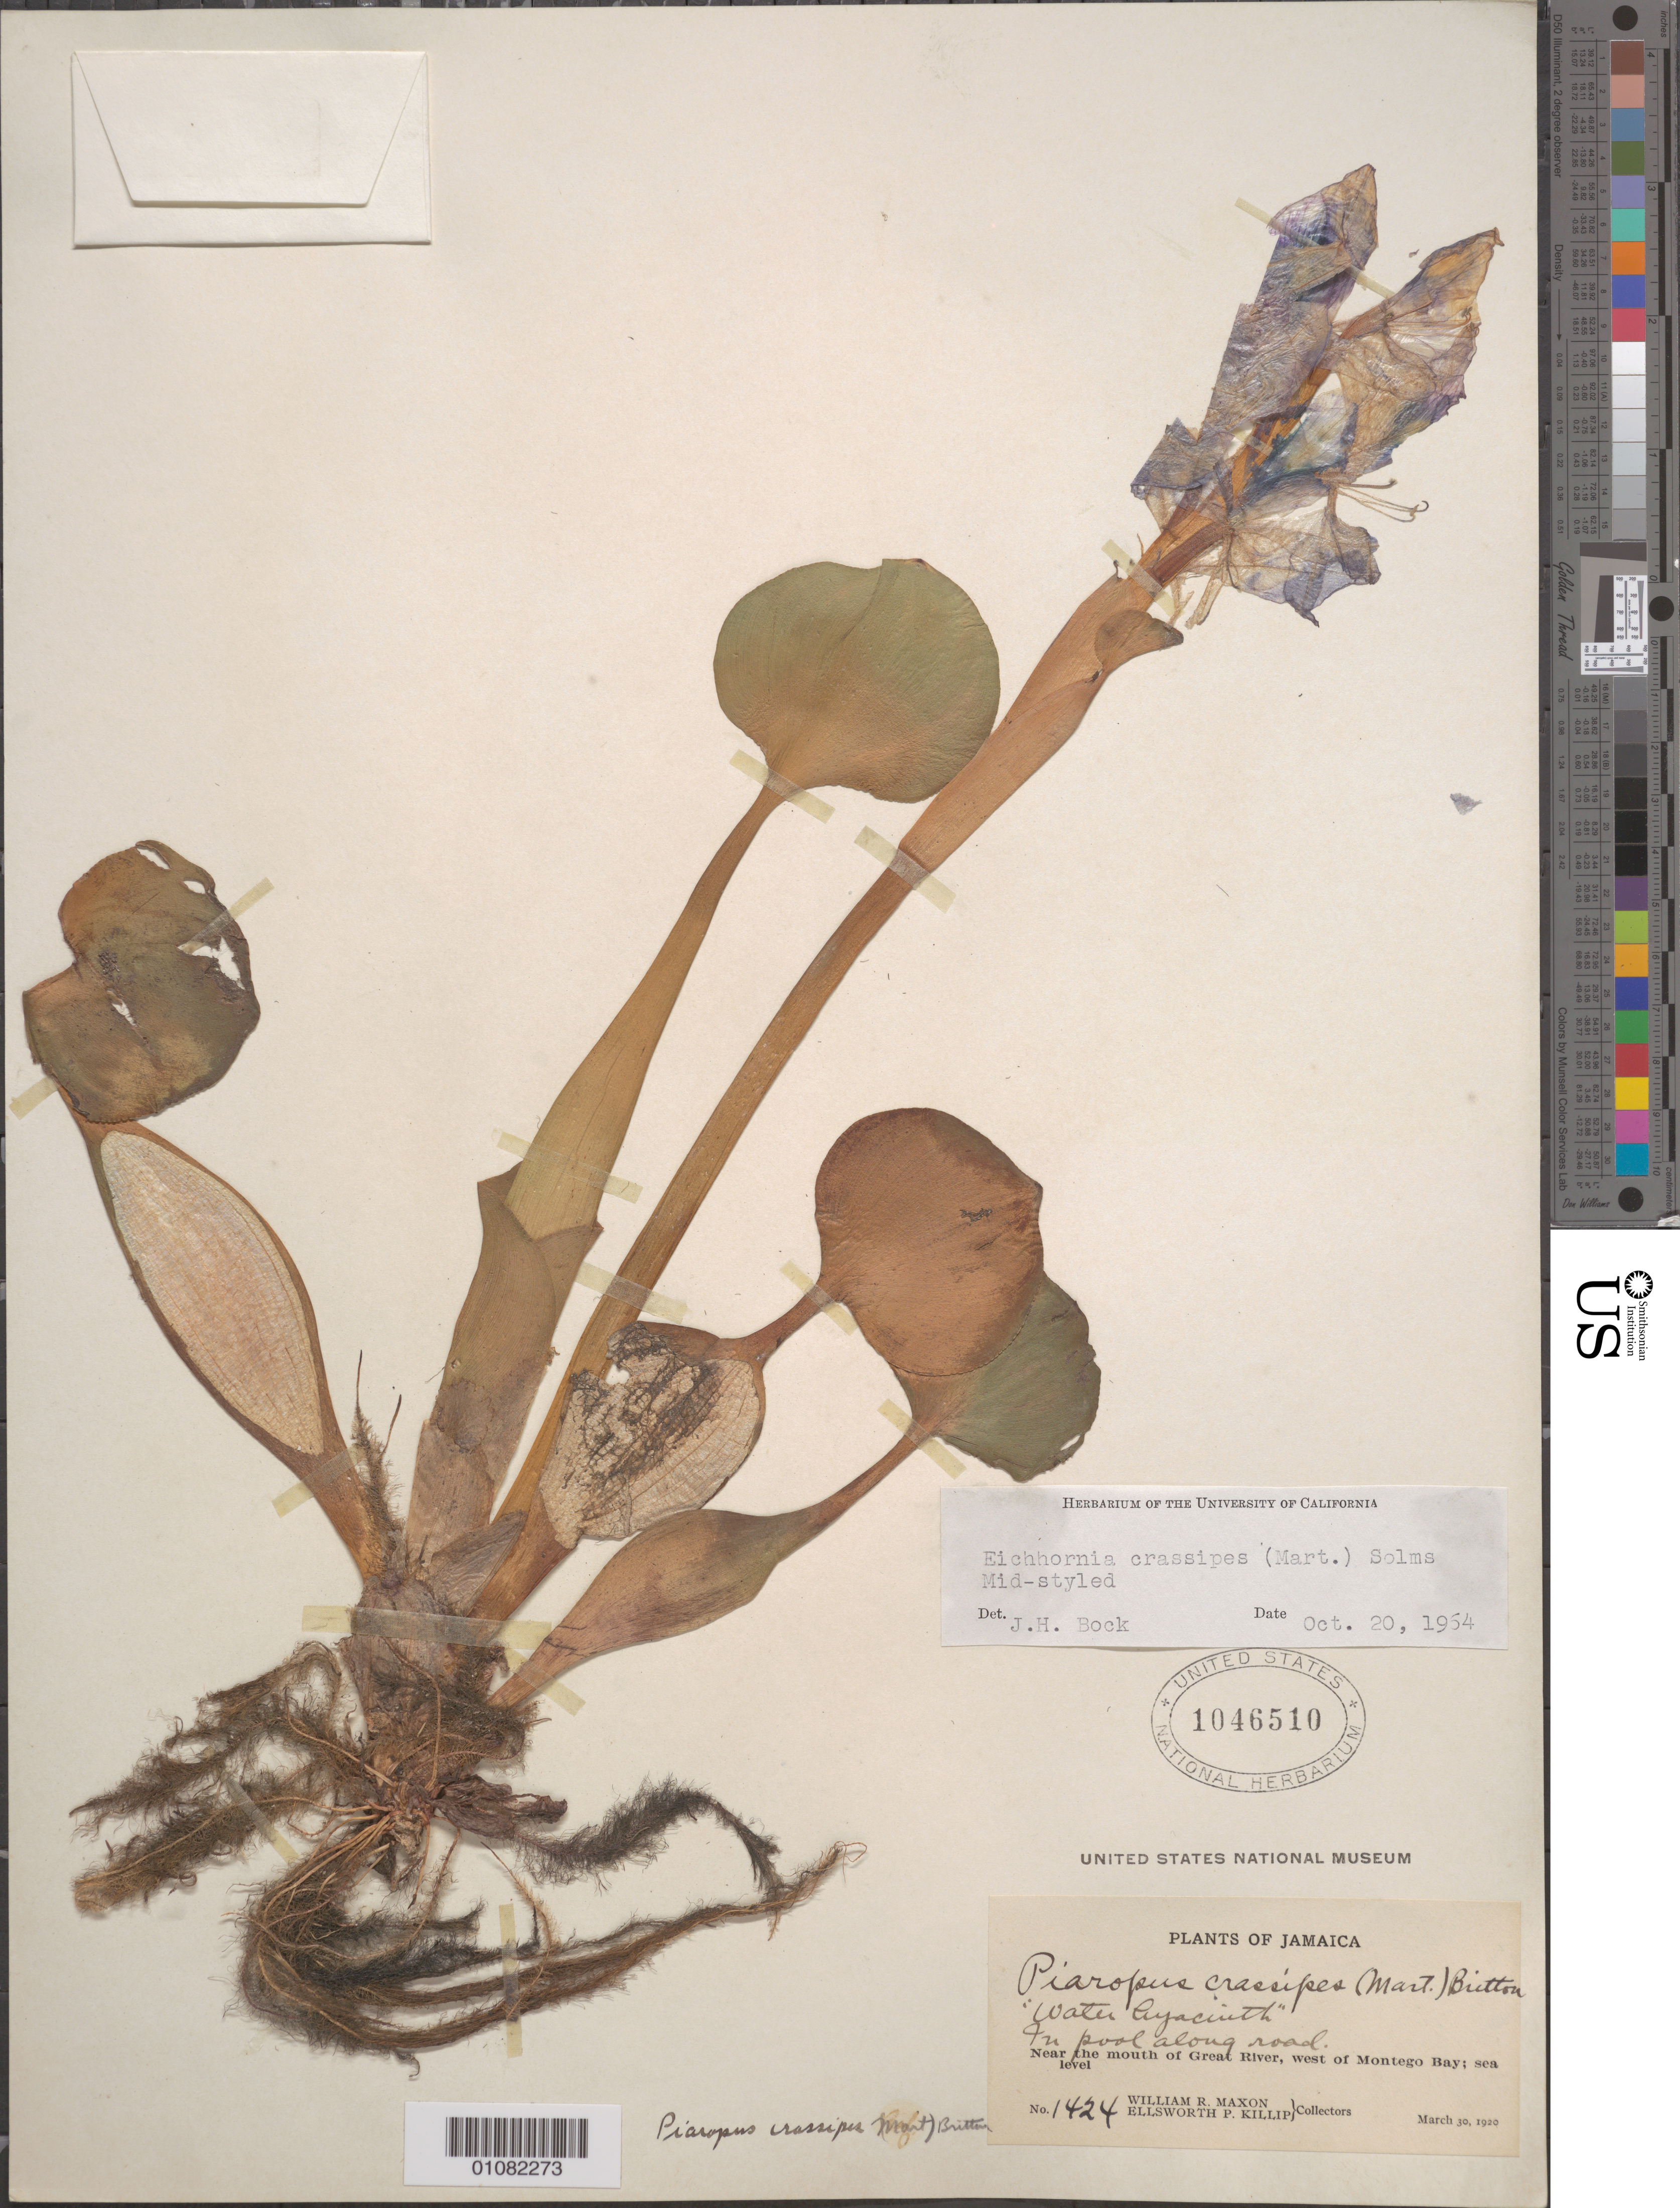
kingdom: Plantae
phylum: Tracheophyta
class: Liliopsida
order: Commelinales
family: Pontederiaceae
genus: Eichhornia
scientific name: Eichhornia crassipes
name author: (Mart.) Solms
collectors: W. R. Maxon & E. P. Killip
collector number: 1424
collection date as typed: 30 Mar 1920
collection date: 1920-03-30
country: Jamaica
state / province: Saint James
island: Jamaica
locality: Near the mouth of Great River, W of Montego Bay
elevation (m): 0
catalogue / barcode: US 1046510